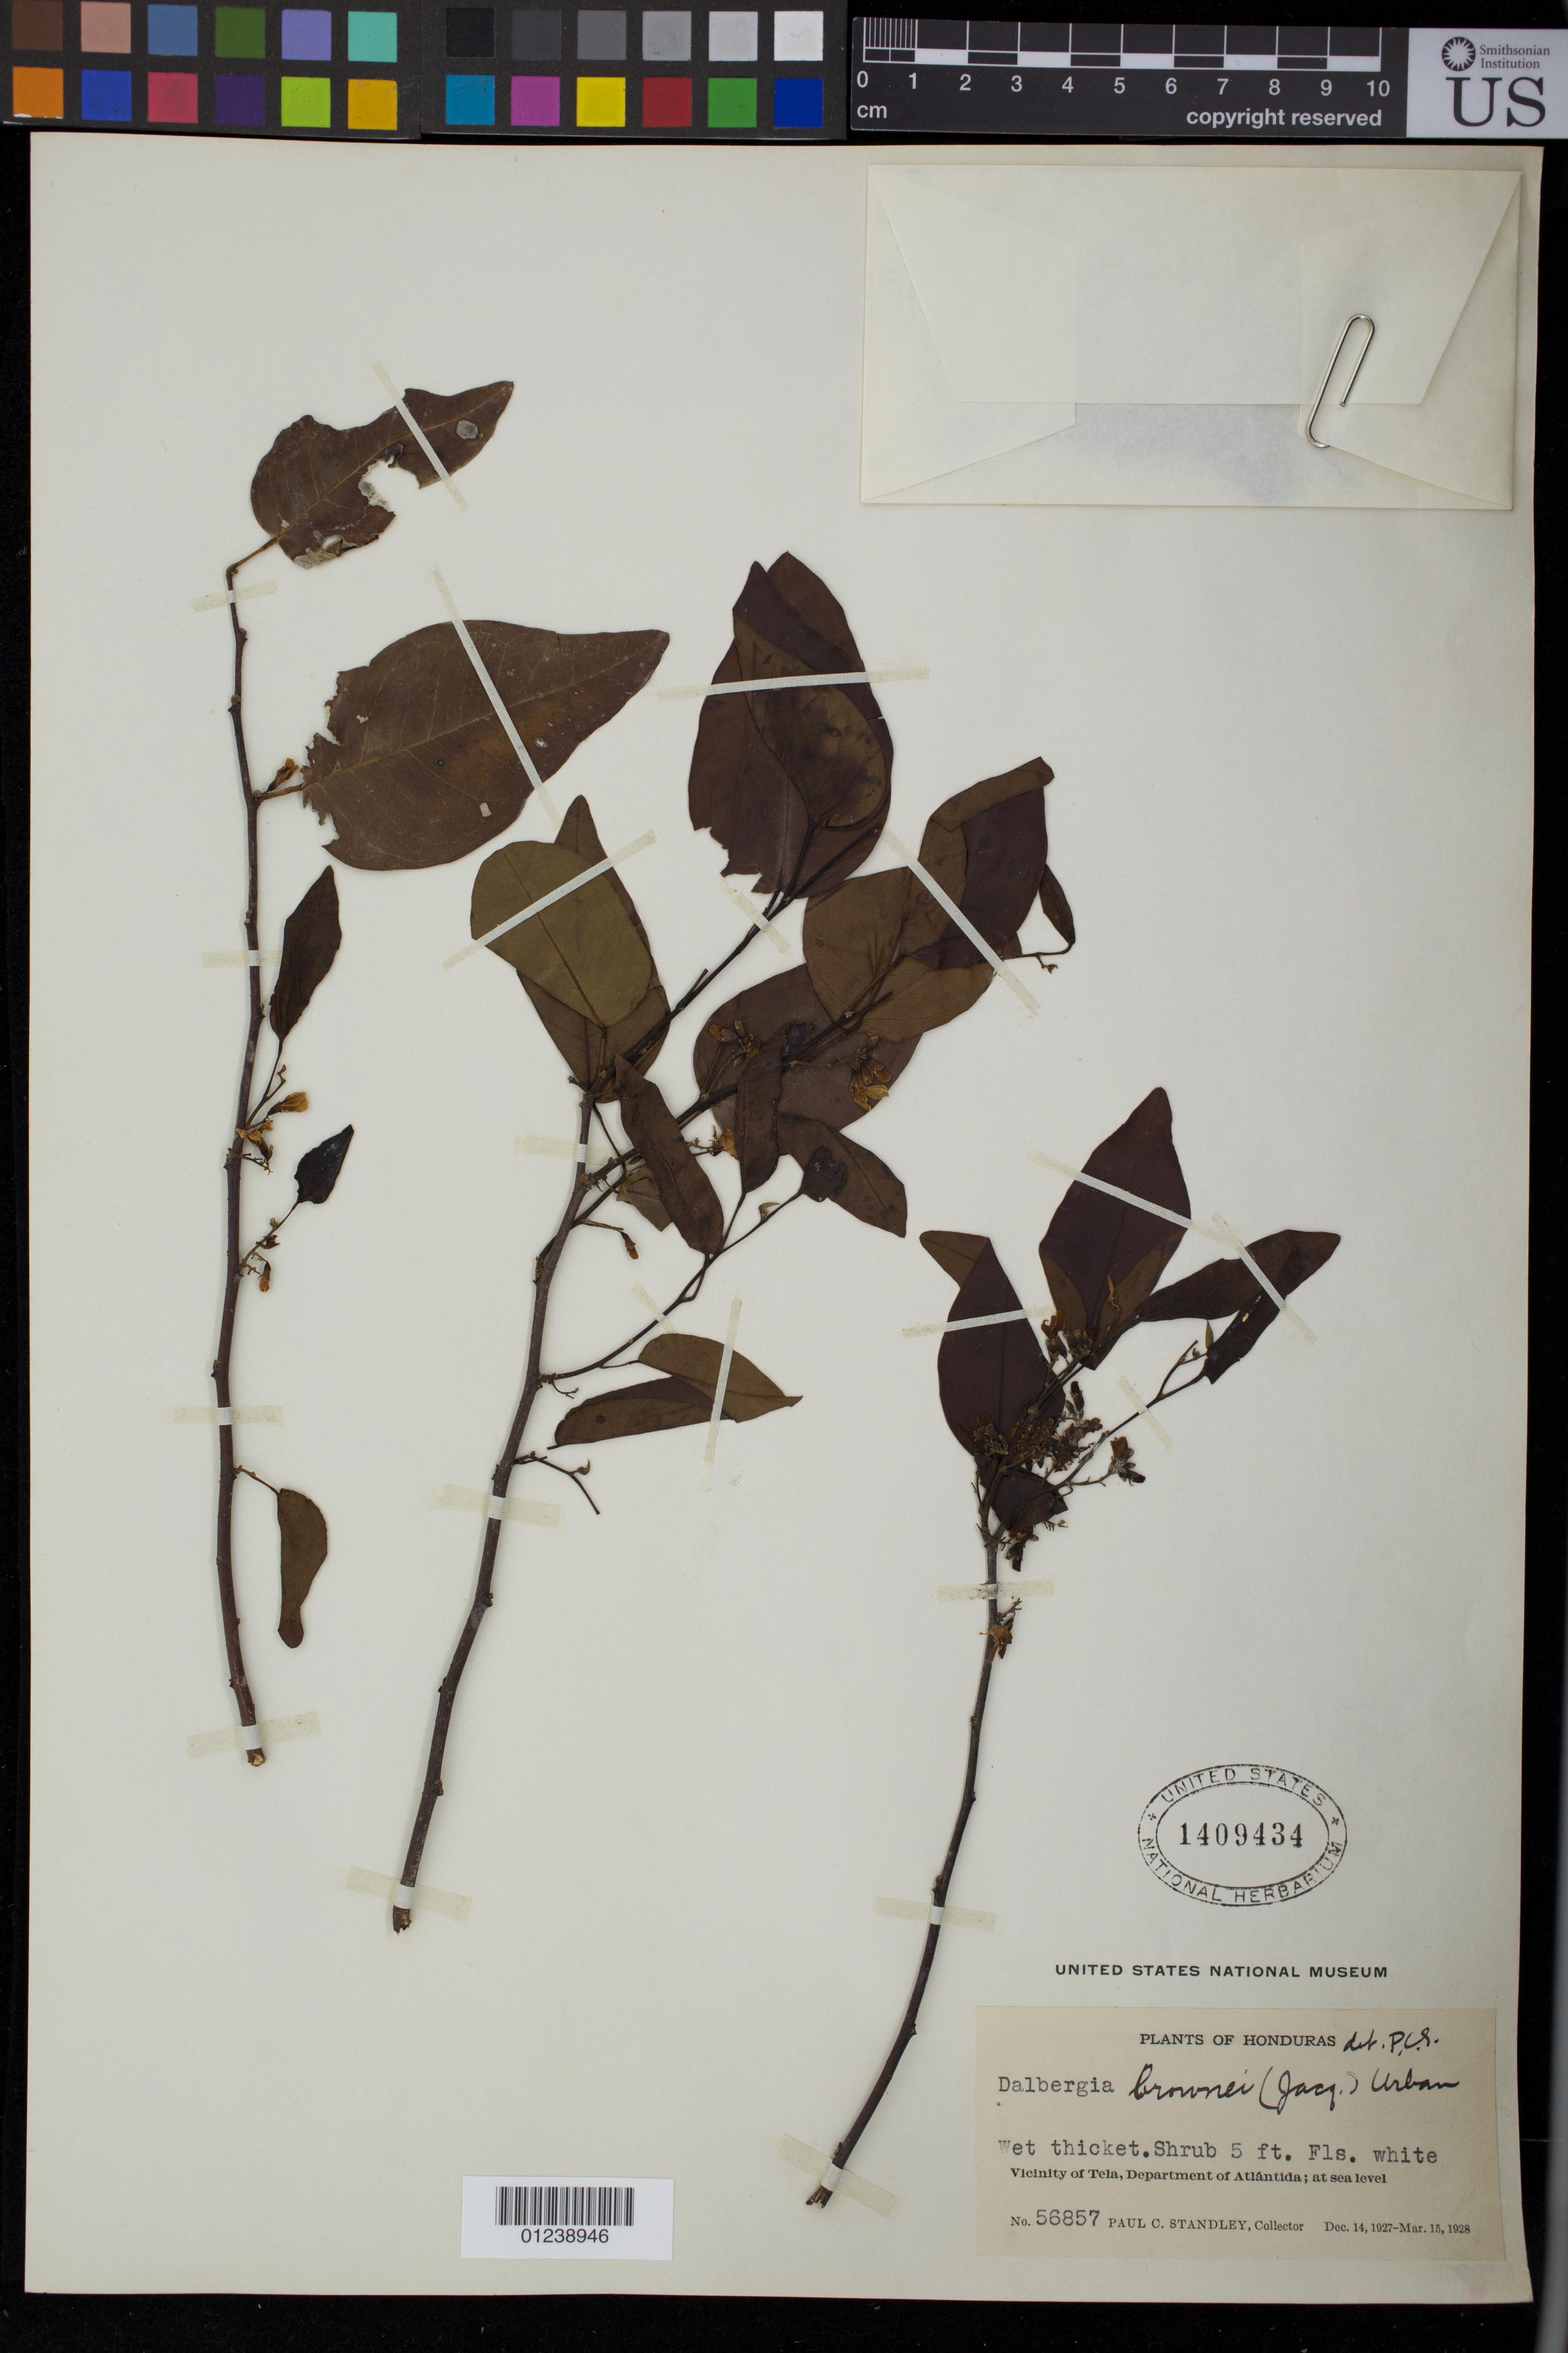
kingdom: Plantae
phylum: Tracheophyta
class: Magnoliopsida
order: Fabales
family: Fabaceae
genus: Dalbergia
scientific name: Dalbergia brownei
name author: (Jacq.) Schinz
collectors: P. C. Standley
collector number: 56857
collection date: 1927-12-14/1928-03-15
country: Honduras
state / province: Atlántida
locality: Vicinity of Tela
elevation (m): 0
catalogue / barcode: US 1409434